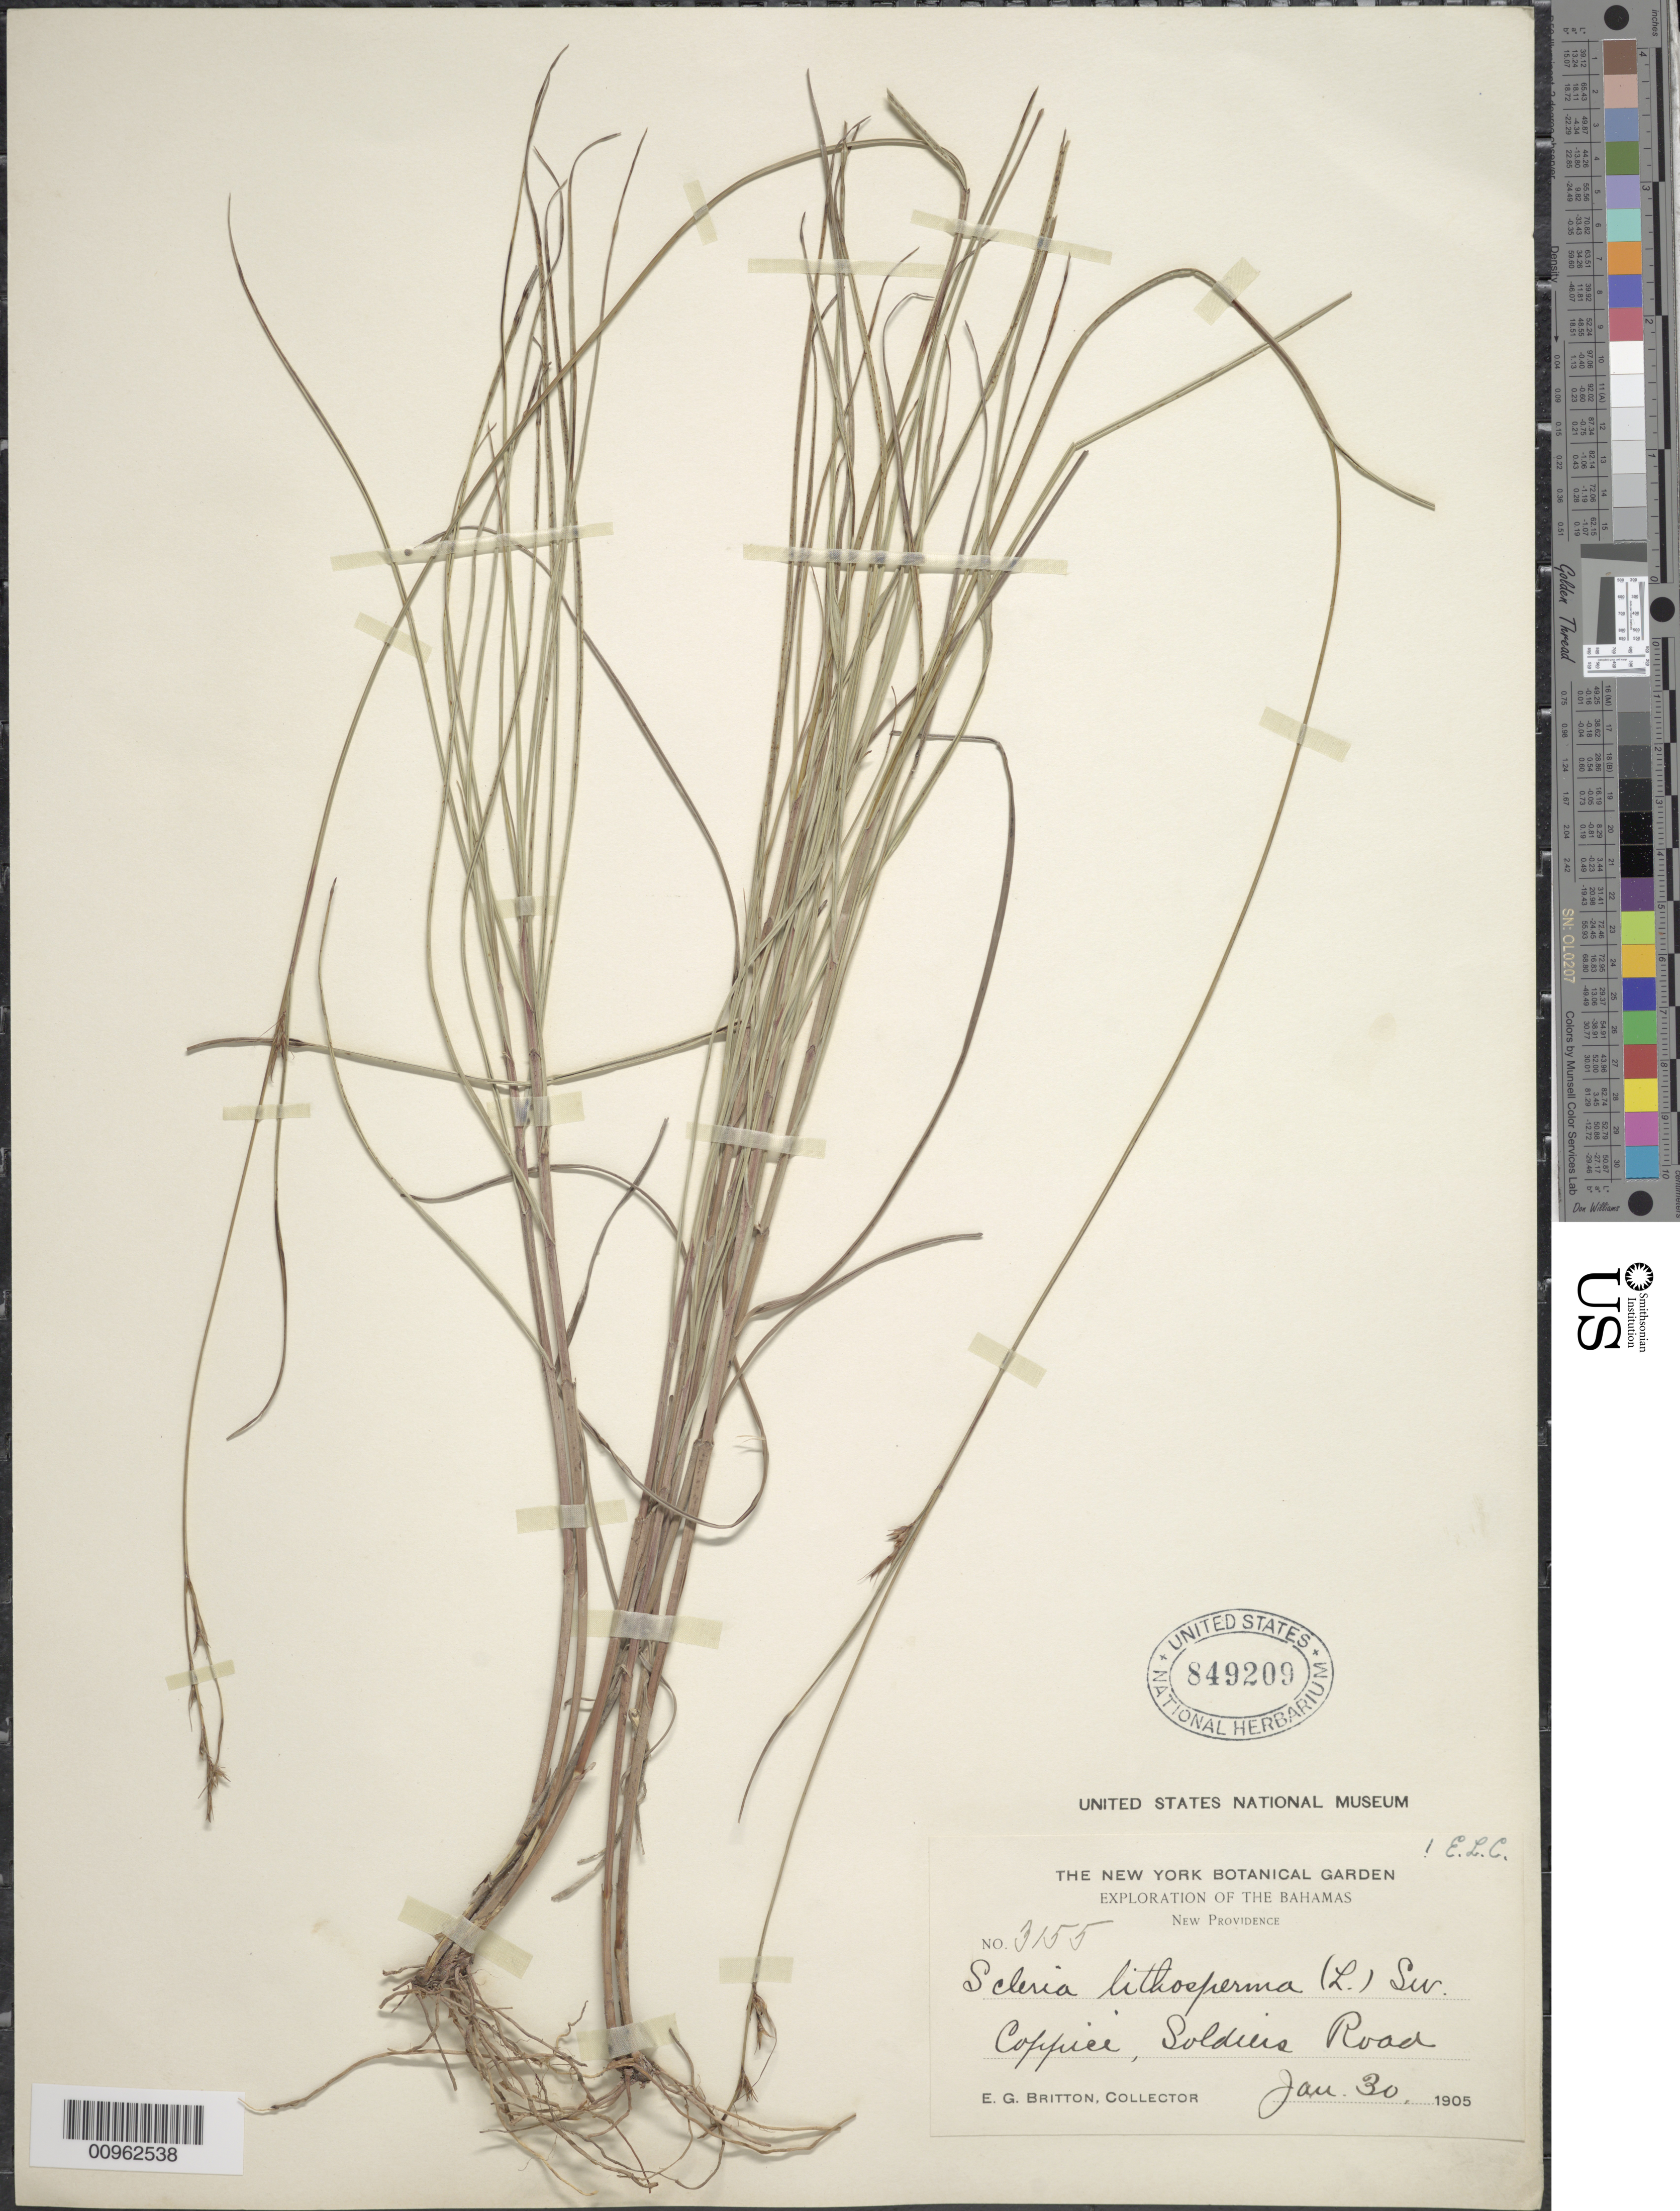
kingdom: Plantae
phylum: Tracheophyta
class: Liliopsida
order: Poales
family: Cyperaceae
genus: Scleria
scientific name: Scleria lithosperma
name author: (L.) Sw.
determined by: Core, E. L.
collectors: E. G. Britton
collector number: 3155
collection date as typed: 30 Jan 1905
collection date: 1905-01-30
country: Bahamas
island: New Providence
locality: Soldiers Road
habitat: Coppice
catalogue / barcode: US 849209